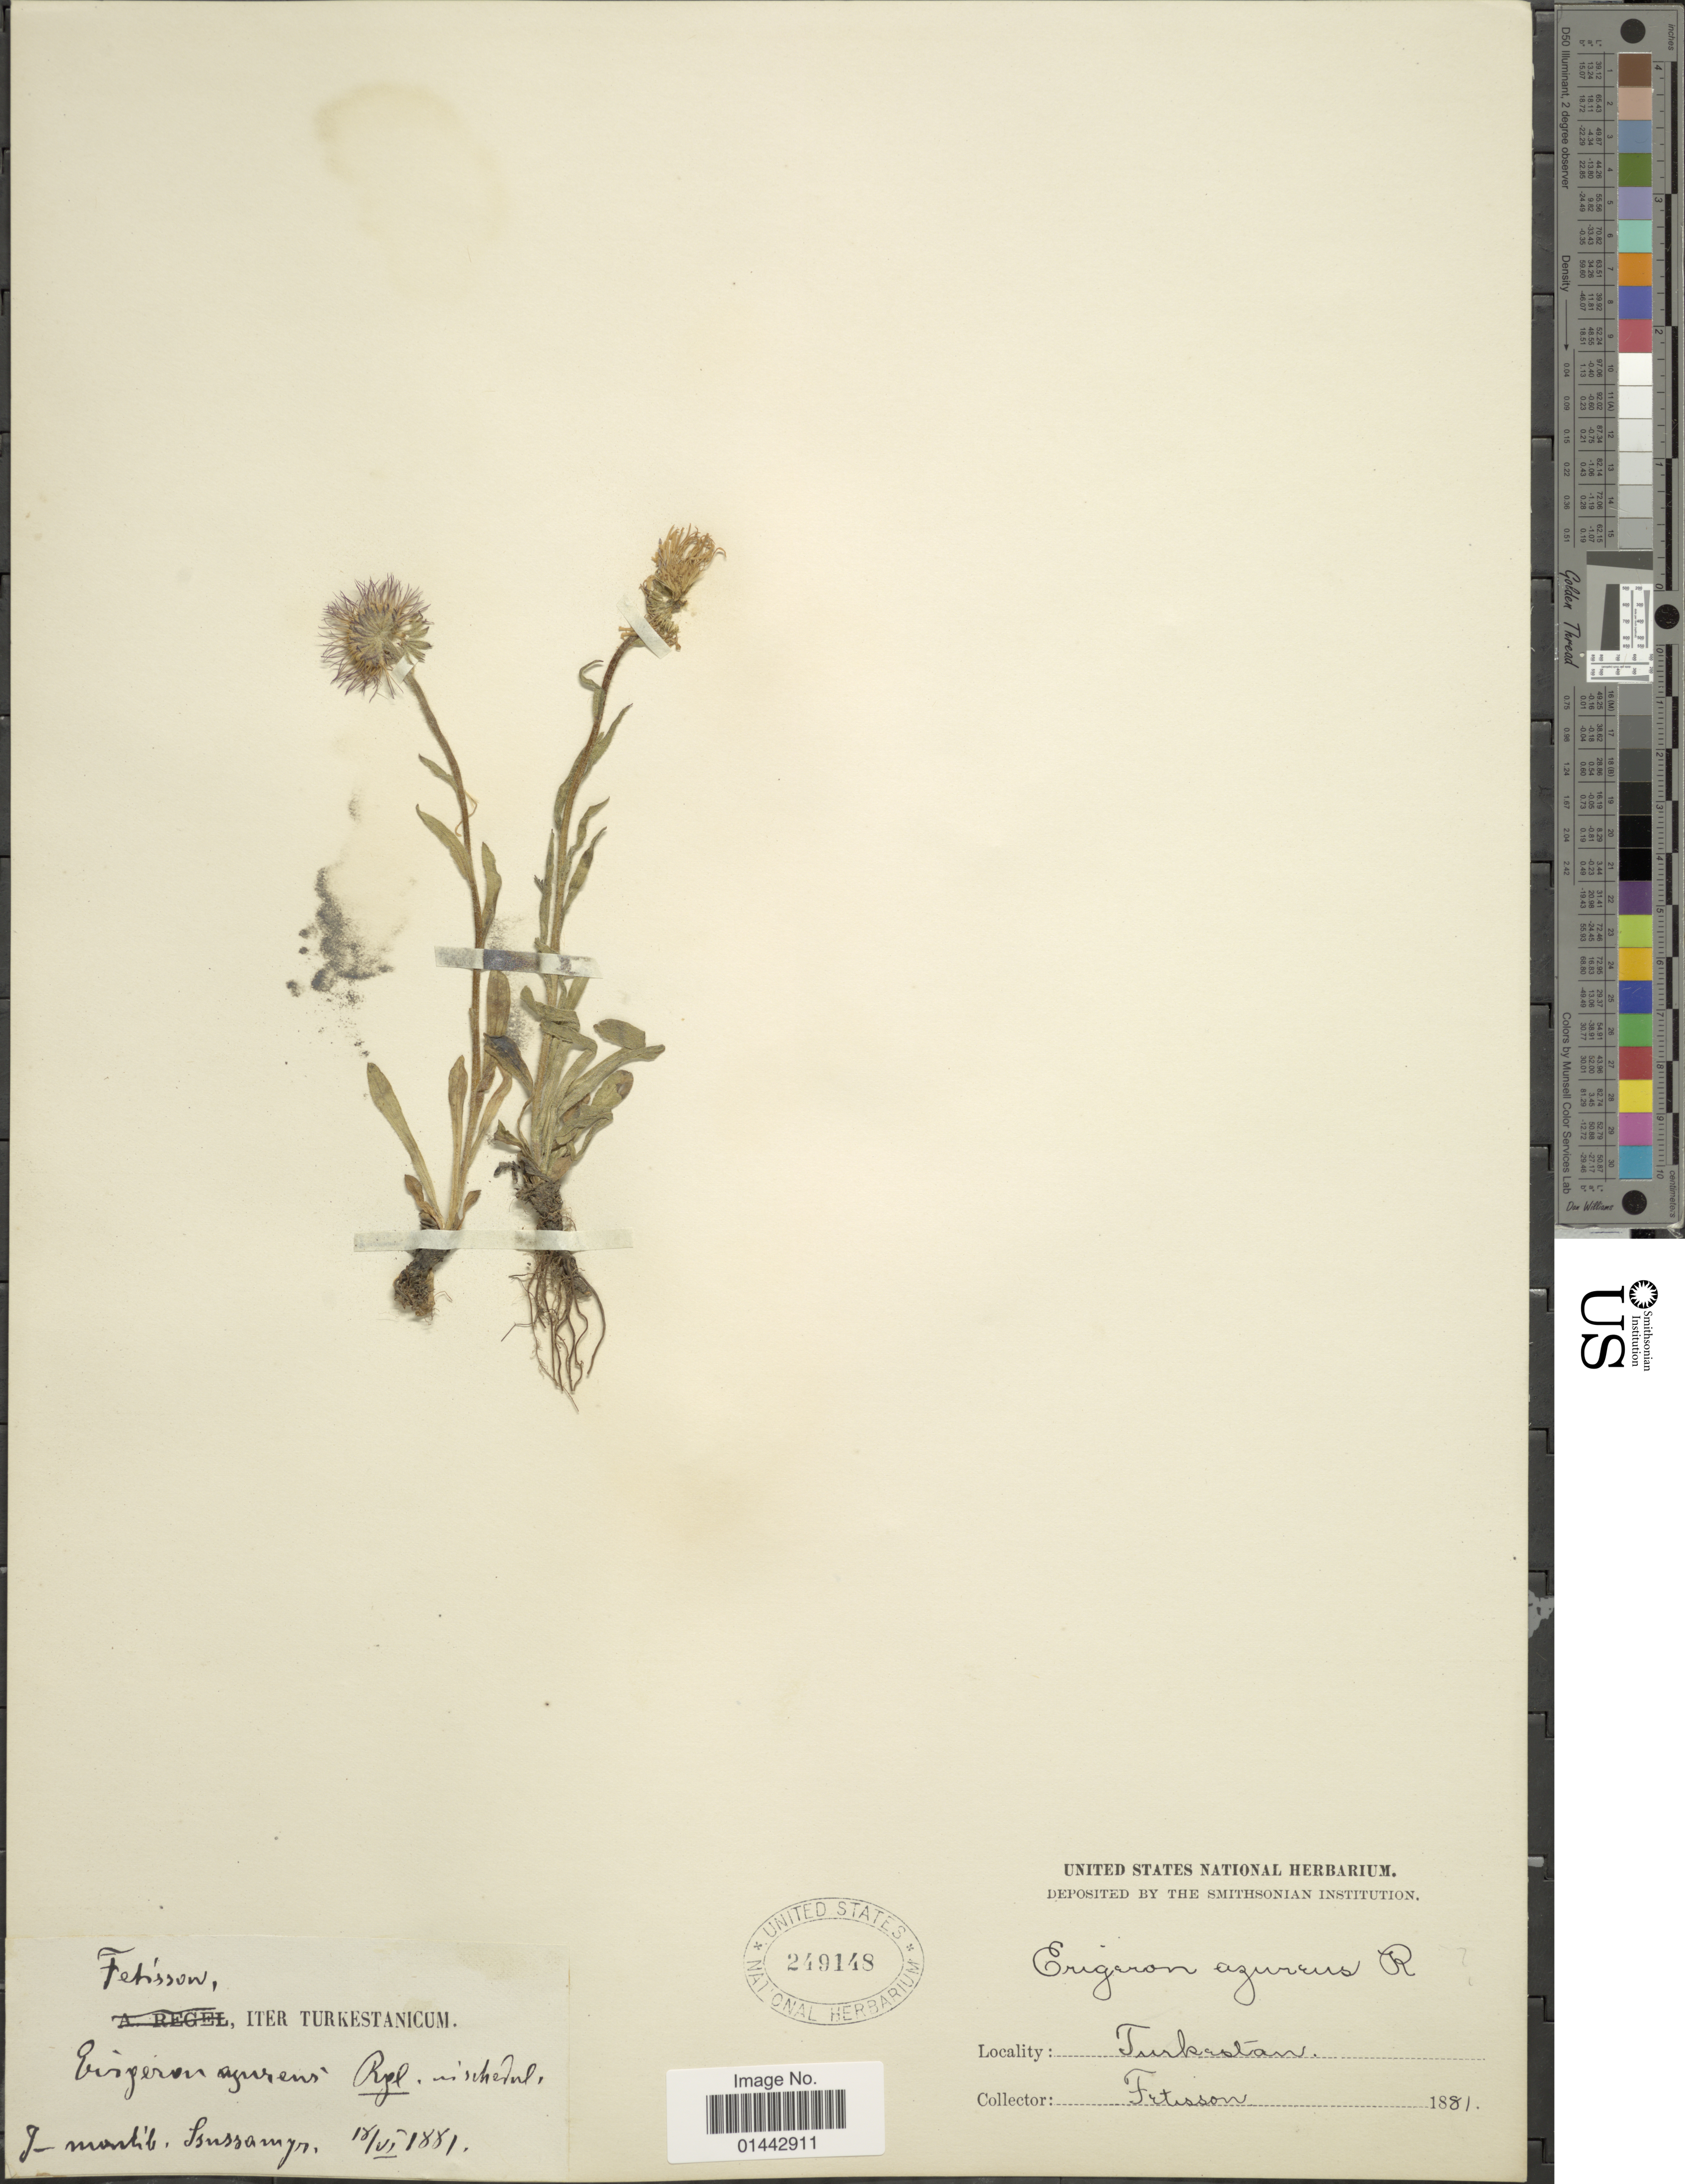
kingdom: Plantae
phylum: Tracheophyta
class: Magnoliopsida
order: Asterales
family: Asteraceae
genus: Erigeron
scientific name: Erigeron azureus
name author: Regel ex M. Pop.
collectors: -. Fetissow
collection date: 1881-06-18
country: Kazakhstan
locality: Turkestan, In montisb. Isussamyr. Inter Turkestanikum.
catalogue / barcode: US 249148